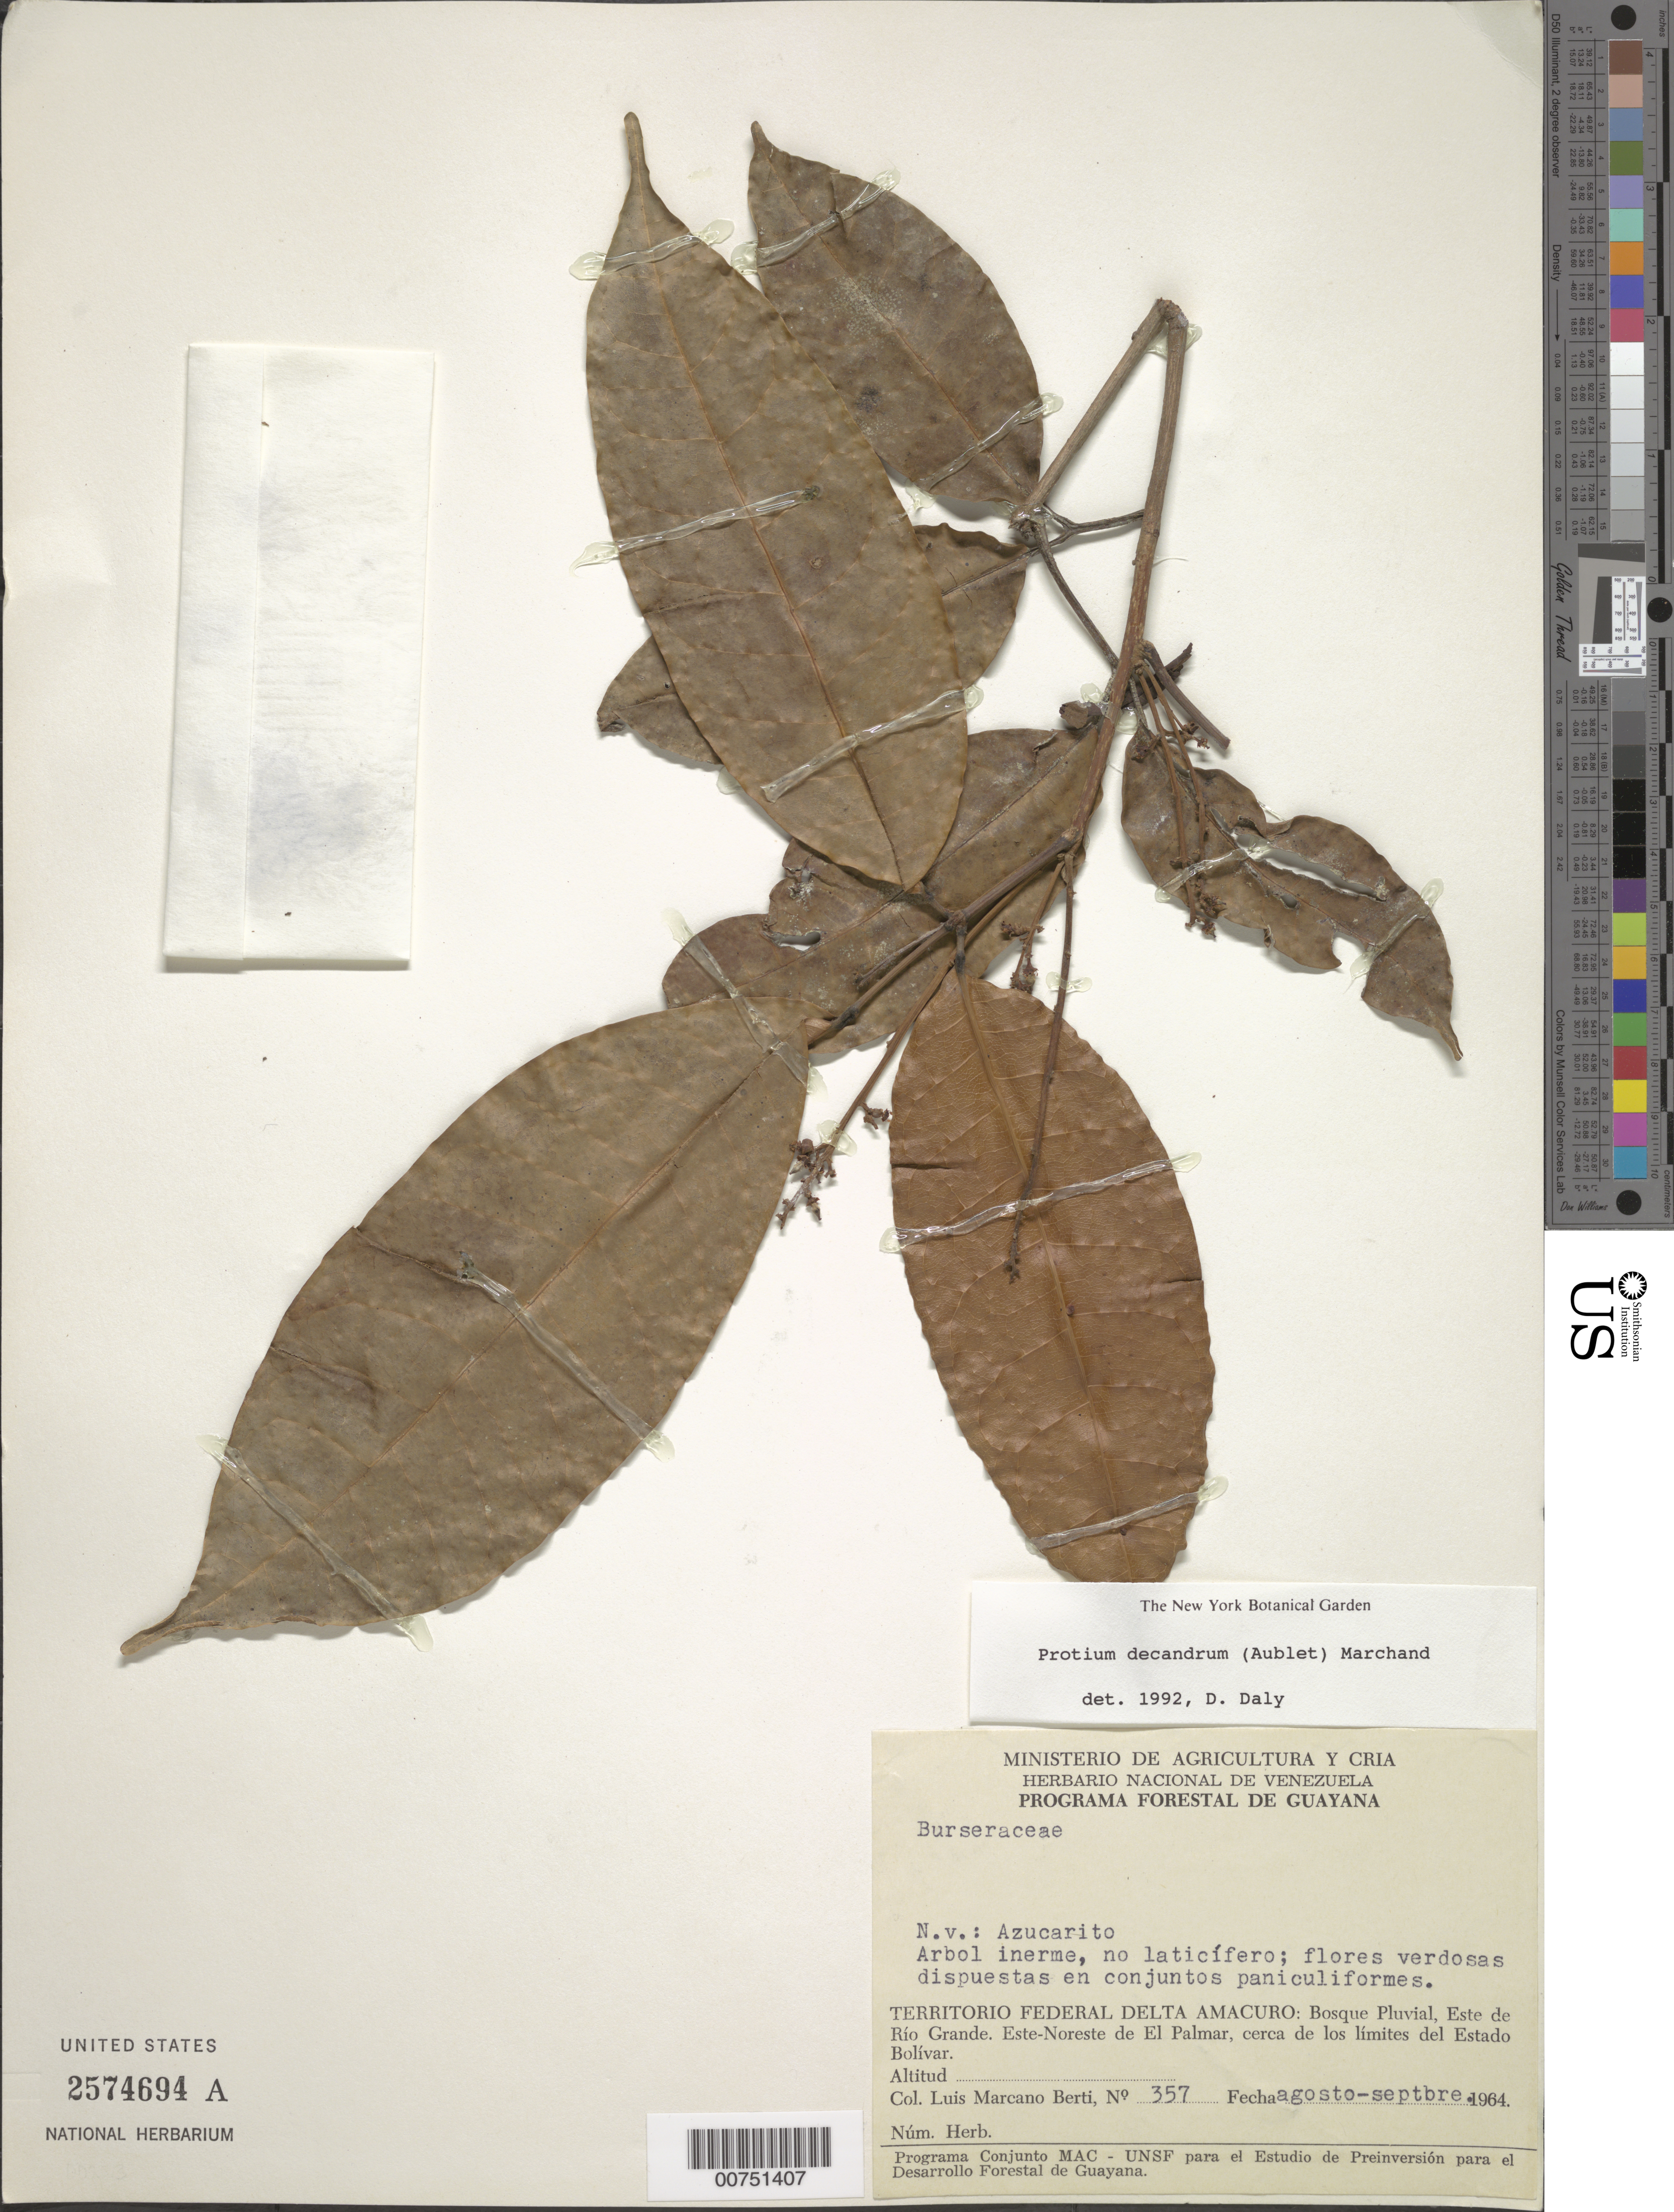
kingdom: Plantae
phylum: Tracheophyta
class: Magnoliopsida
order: Sapindales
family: Burseraceae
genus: Protium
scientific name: Protium decandrum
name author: (Aubl.) Marchand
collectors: L. Marcano-Berti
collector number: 357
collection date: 1964-08/1964-09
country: Venezuela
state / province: Delta Amacuro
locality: Territorio Federal Delta Amacuro: Bosque Pluvial, Este de Río Grande. Este-Noreste de El Palmar, cerca de los límites del Estado Bolívar.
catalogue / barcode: US 2574694A